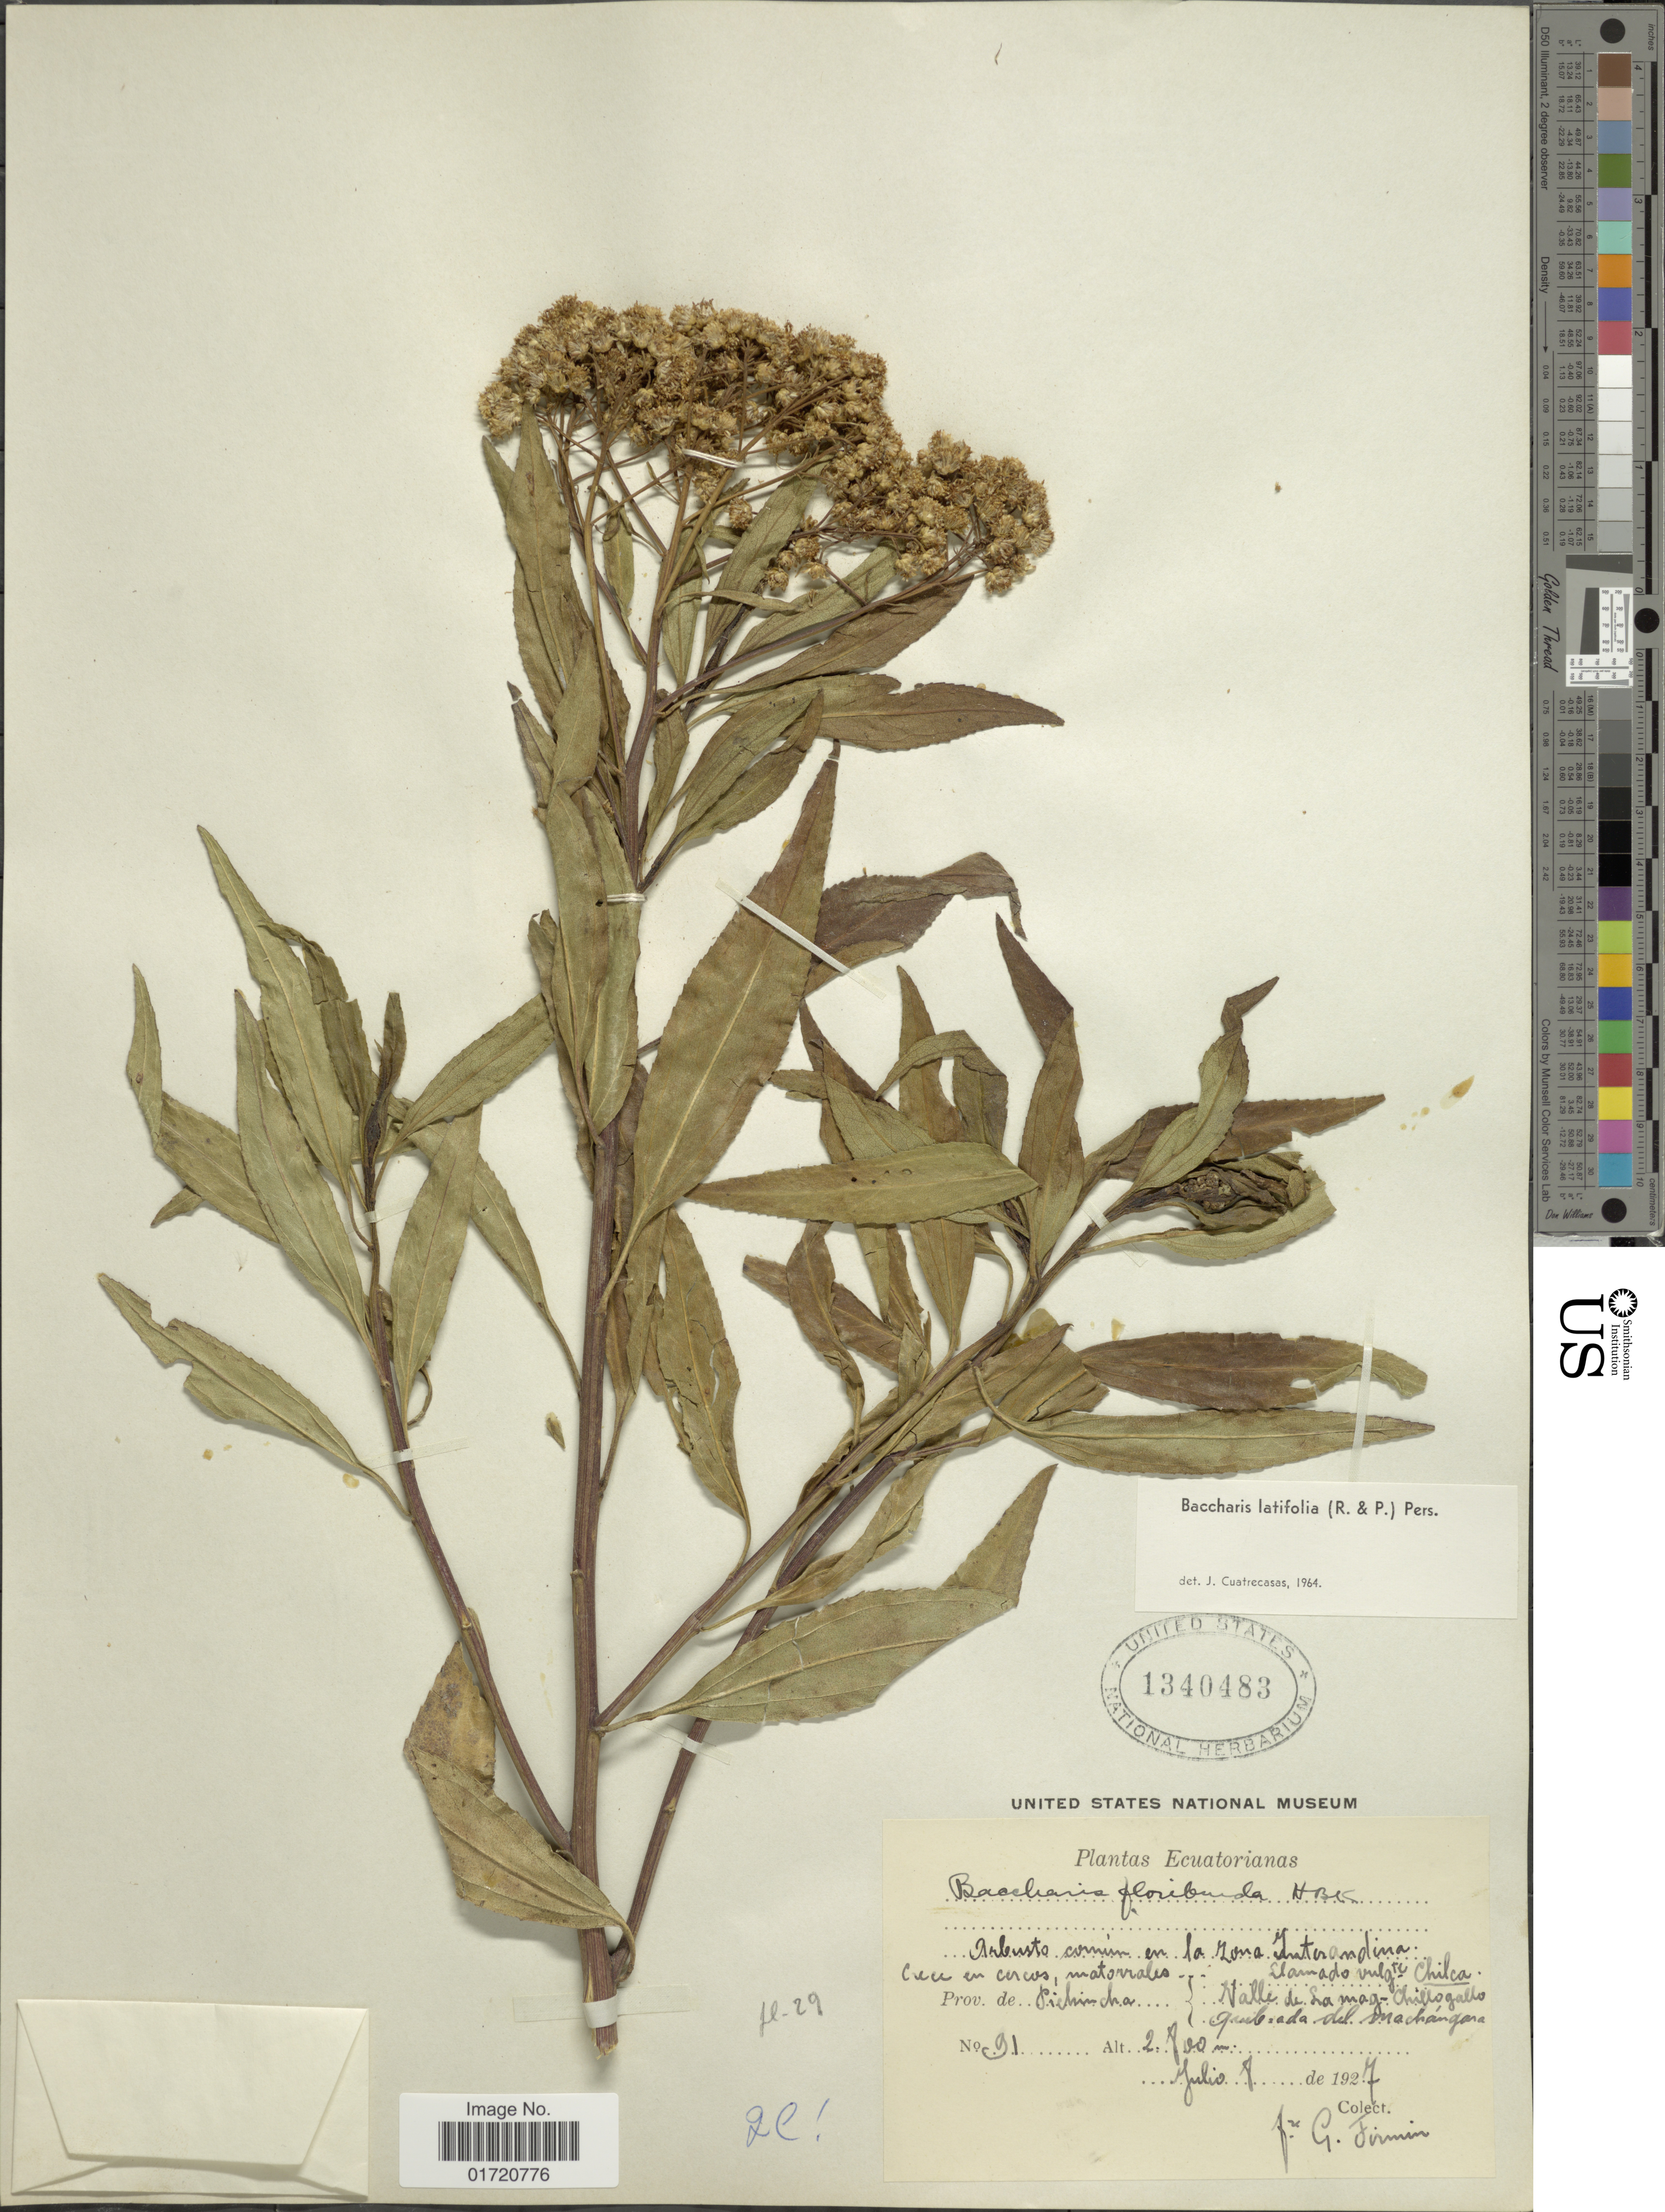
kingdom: Plantae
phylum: Tracheophyta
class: Magnoliopsida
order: Asterales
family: Asteraceae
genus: Baccharis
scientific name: Baccharis latifolia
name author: (Ruiz & Pav.) Pers.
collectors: F. Firmin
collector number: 91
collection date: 1927-07-08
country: Ecuador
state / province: Pichincha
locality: Valle de La mag-Chillogallo, Quebrada del Machangara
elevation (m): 2800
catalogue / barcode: US 1340483